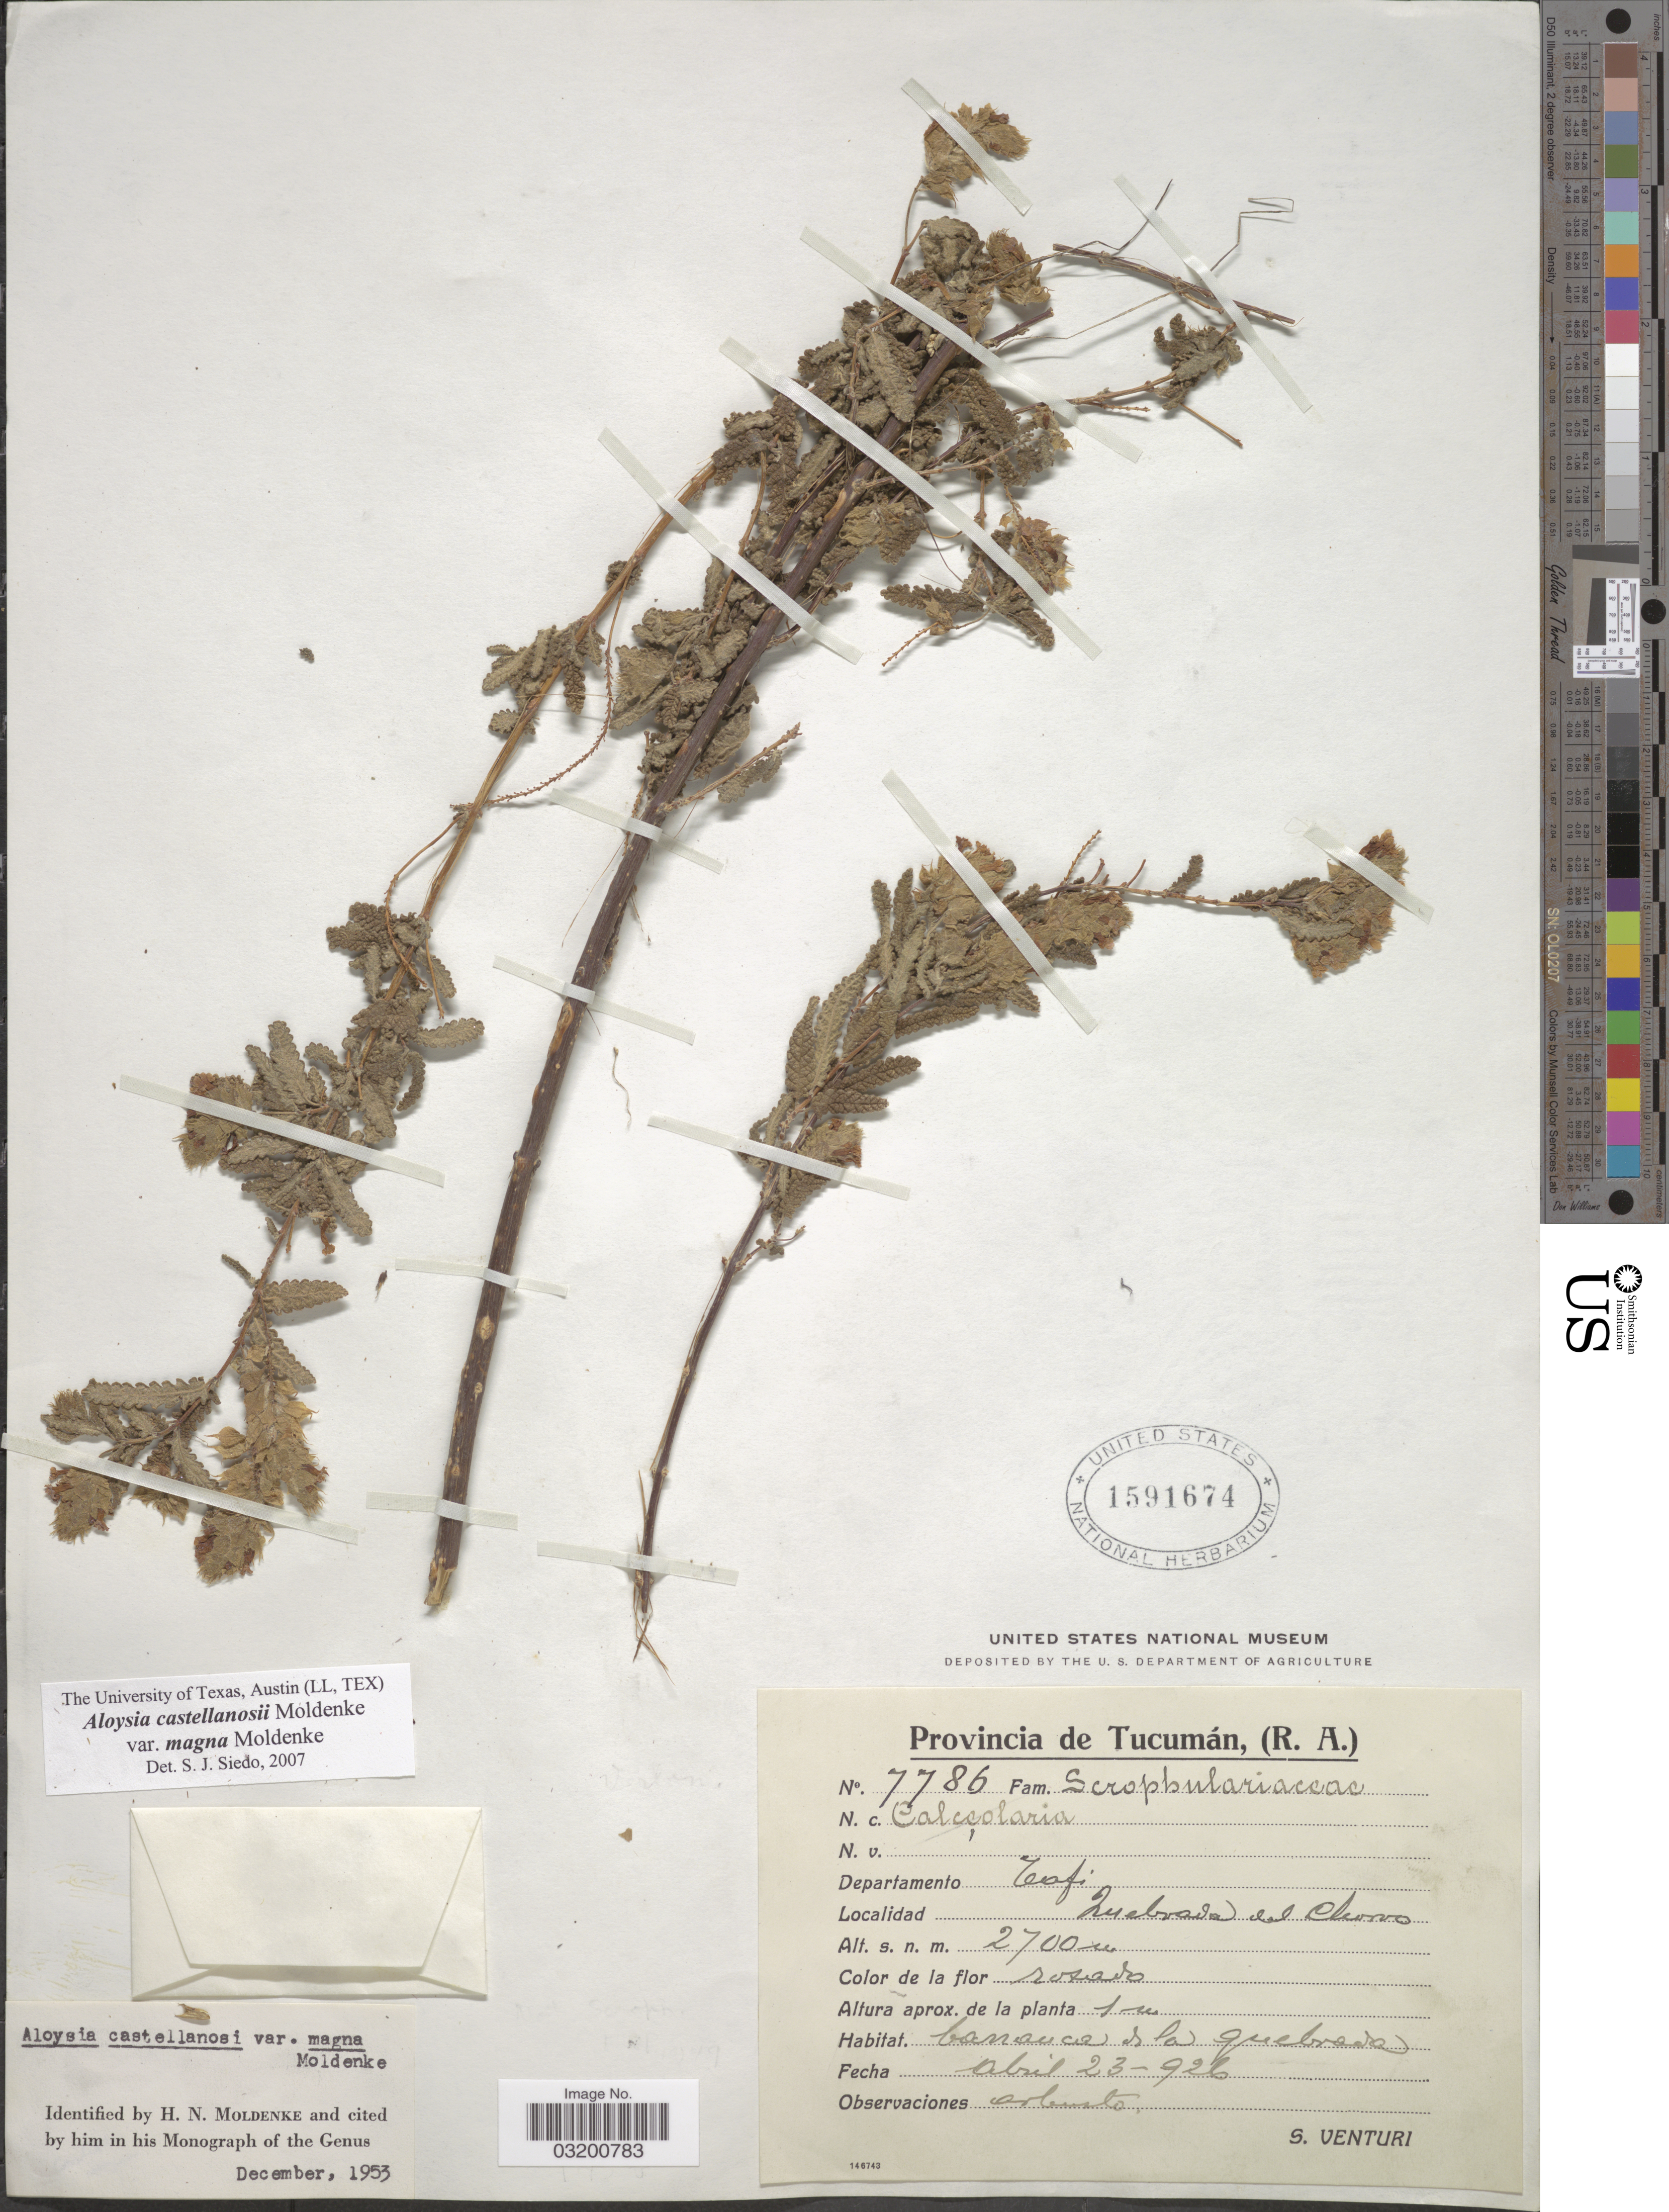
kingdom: Plantae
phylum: Tracheophyta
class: Magnoliopsida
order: Lamiales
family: Verbenaceae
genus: Aloysia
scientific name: Aloysia castellanosii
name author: Moldenke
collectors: S. Venturi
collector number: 7786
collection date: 1926-04-23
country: Argentina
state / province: Tucuman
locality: Departamento Tafi. Quebrada del Chorro, barranca de la quebrada.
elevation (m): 2700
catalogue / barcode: US 1591674